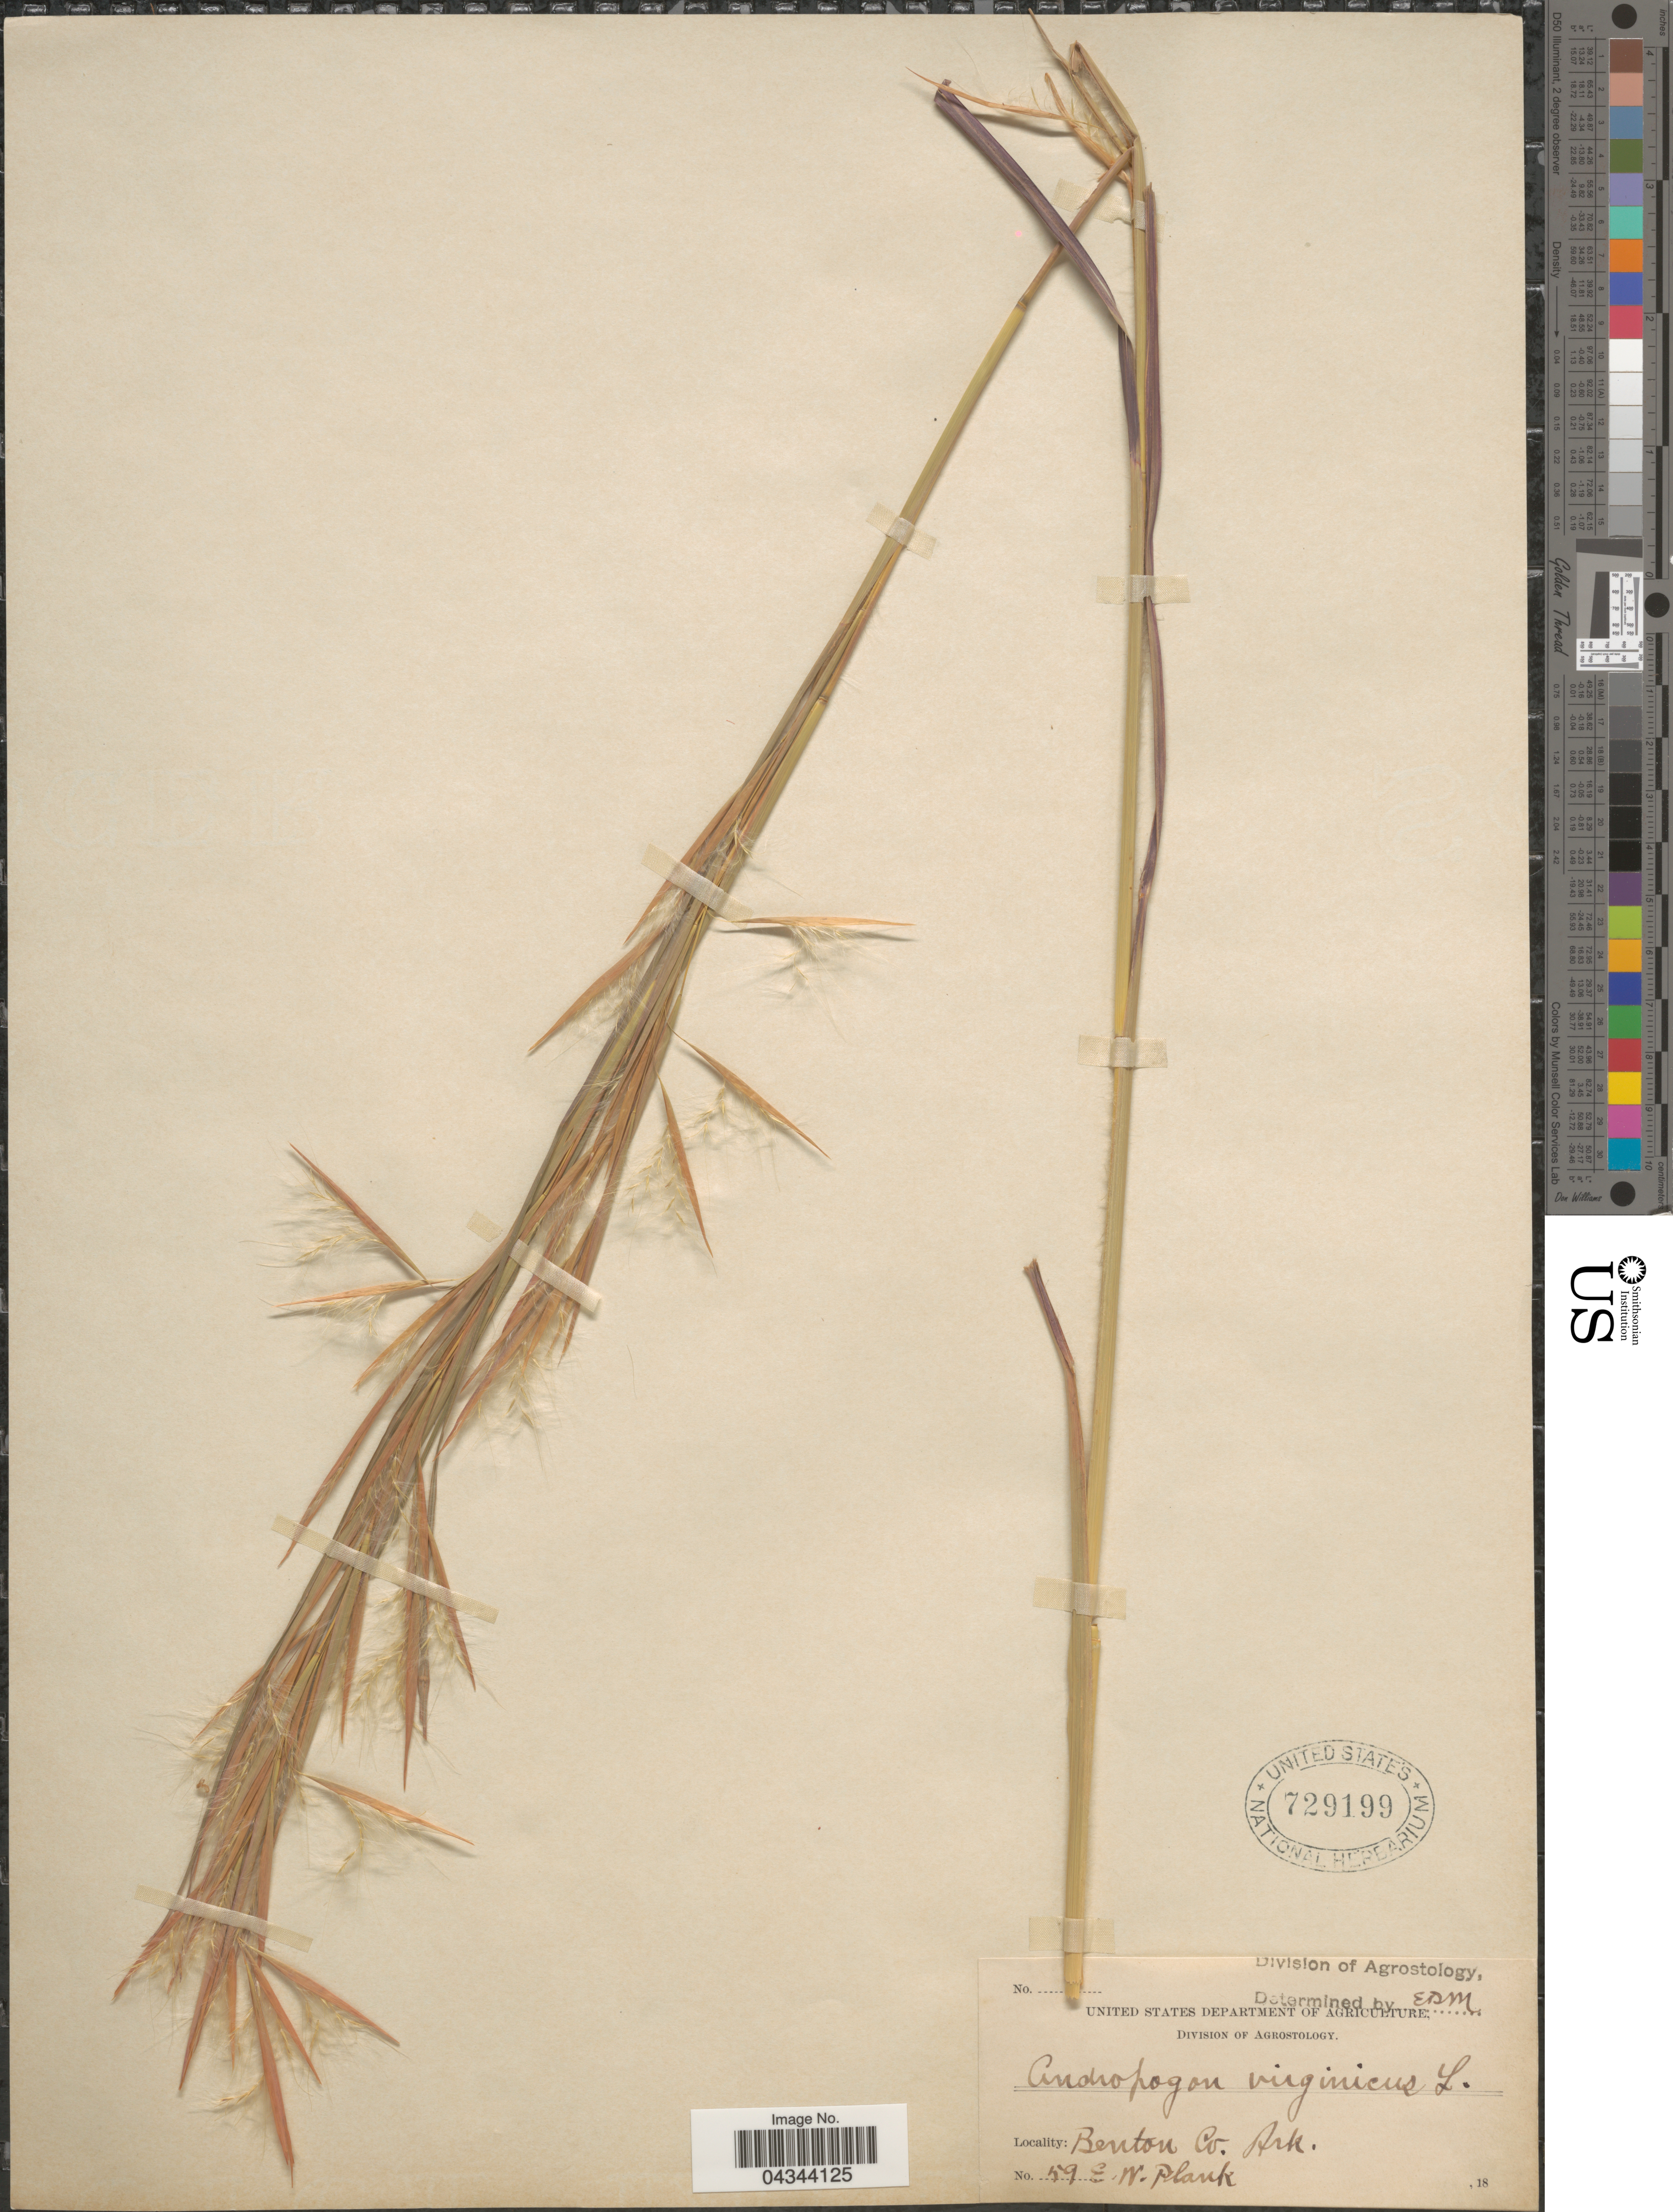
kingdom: Plantae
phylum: Tracheophyta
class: Liliopsida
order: Poales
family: Poaceae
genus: Andropogon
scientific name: Andropogon virginicus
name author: L.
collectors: E. Plank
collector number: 59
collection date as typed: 18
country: United States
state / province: Arkansas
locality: Benton Co.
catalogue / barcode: US 729199